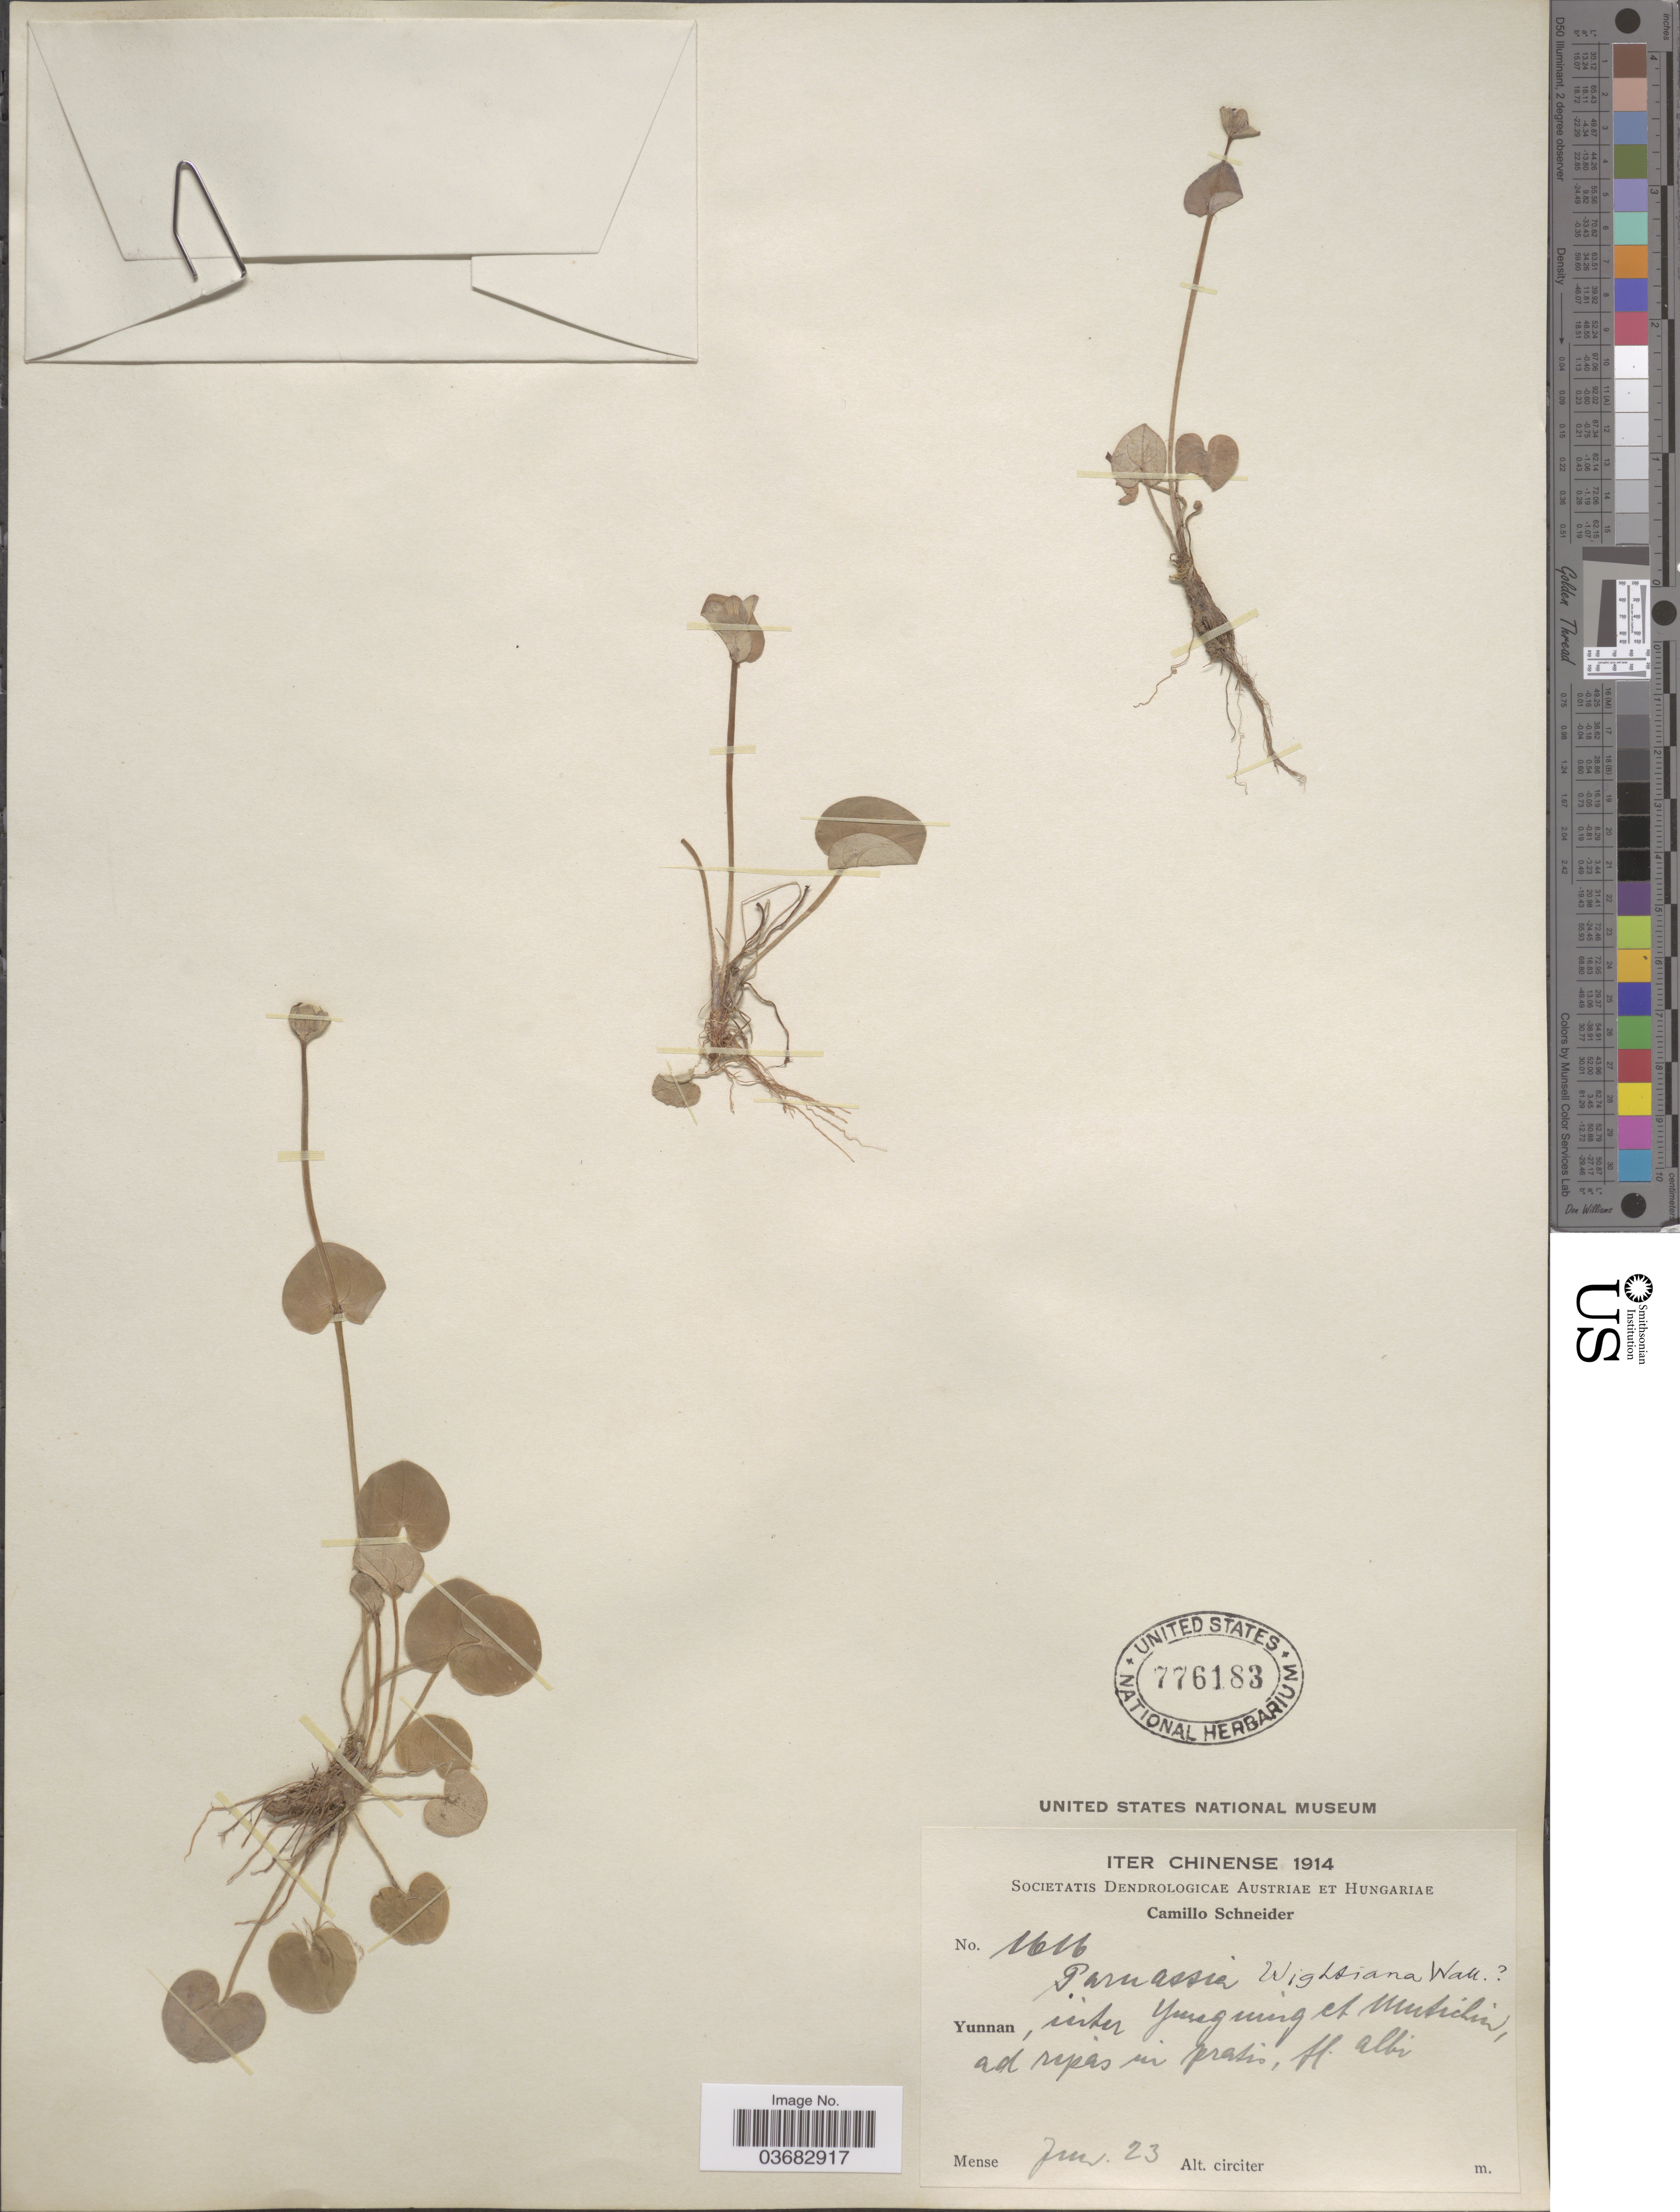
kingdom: Plantae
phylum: Tracheophyta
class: Magnoliopsida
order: Celastrales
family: Parnassiaceae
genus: Parnassia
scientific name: Parnassia wightiana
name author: Wall. ex Wight & Arn.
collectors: C. K. Schneider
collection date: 1914-06-23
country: China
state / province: Yunnan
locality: Iter Chinense 1914. Unter Yungning et Mutichin [interpreted], ad ripas in pratis.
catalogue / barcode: US 776183